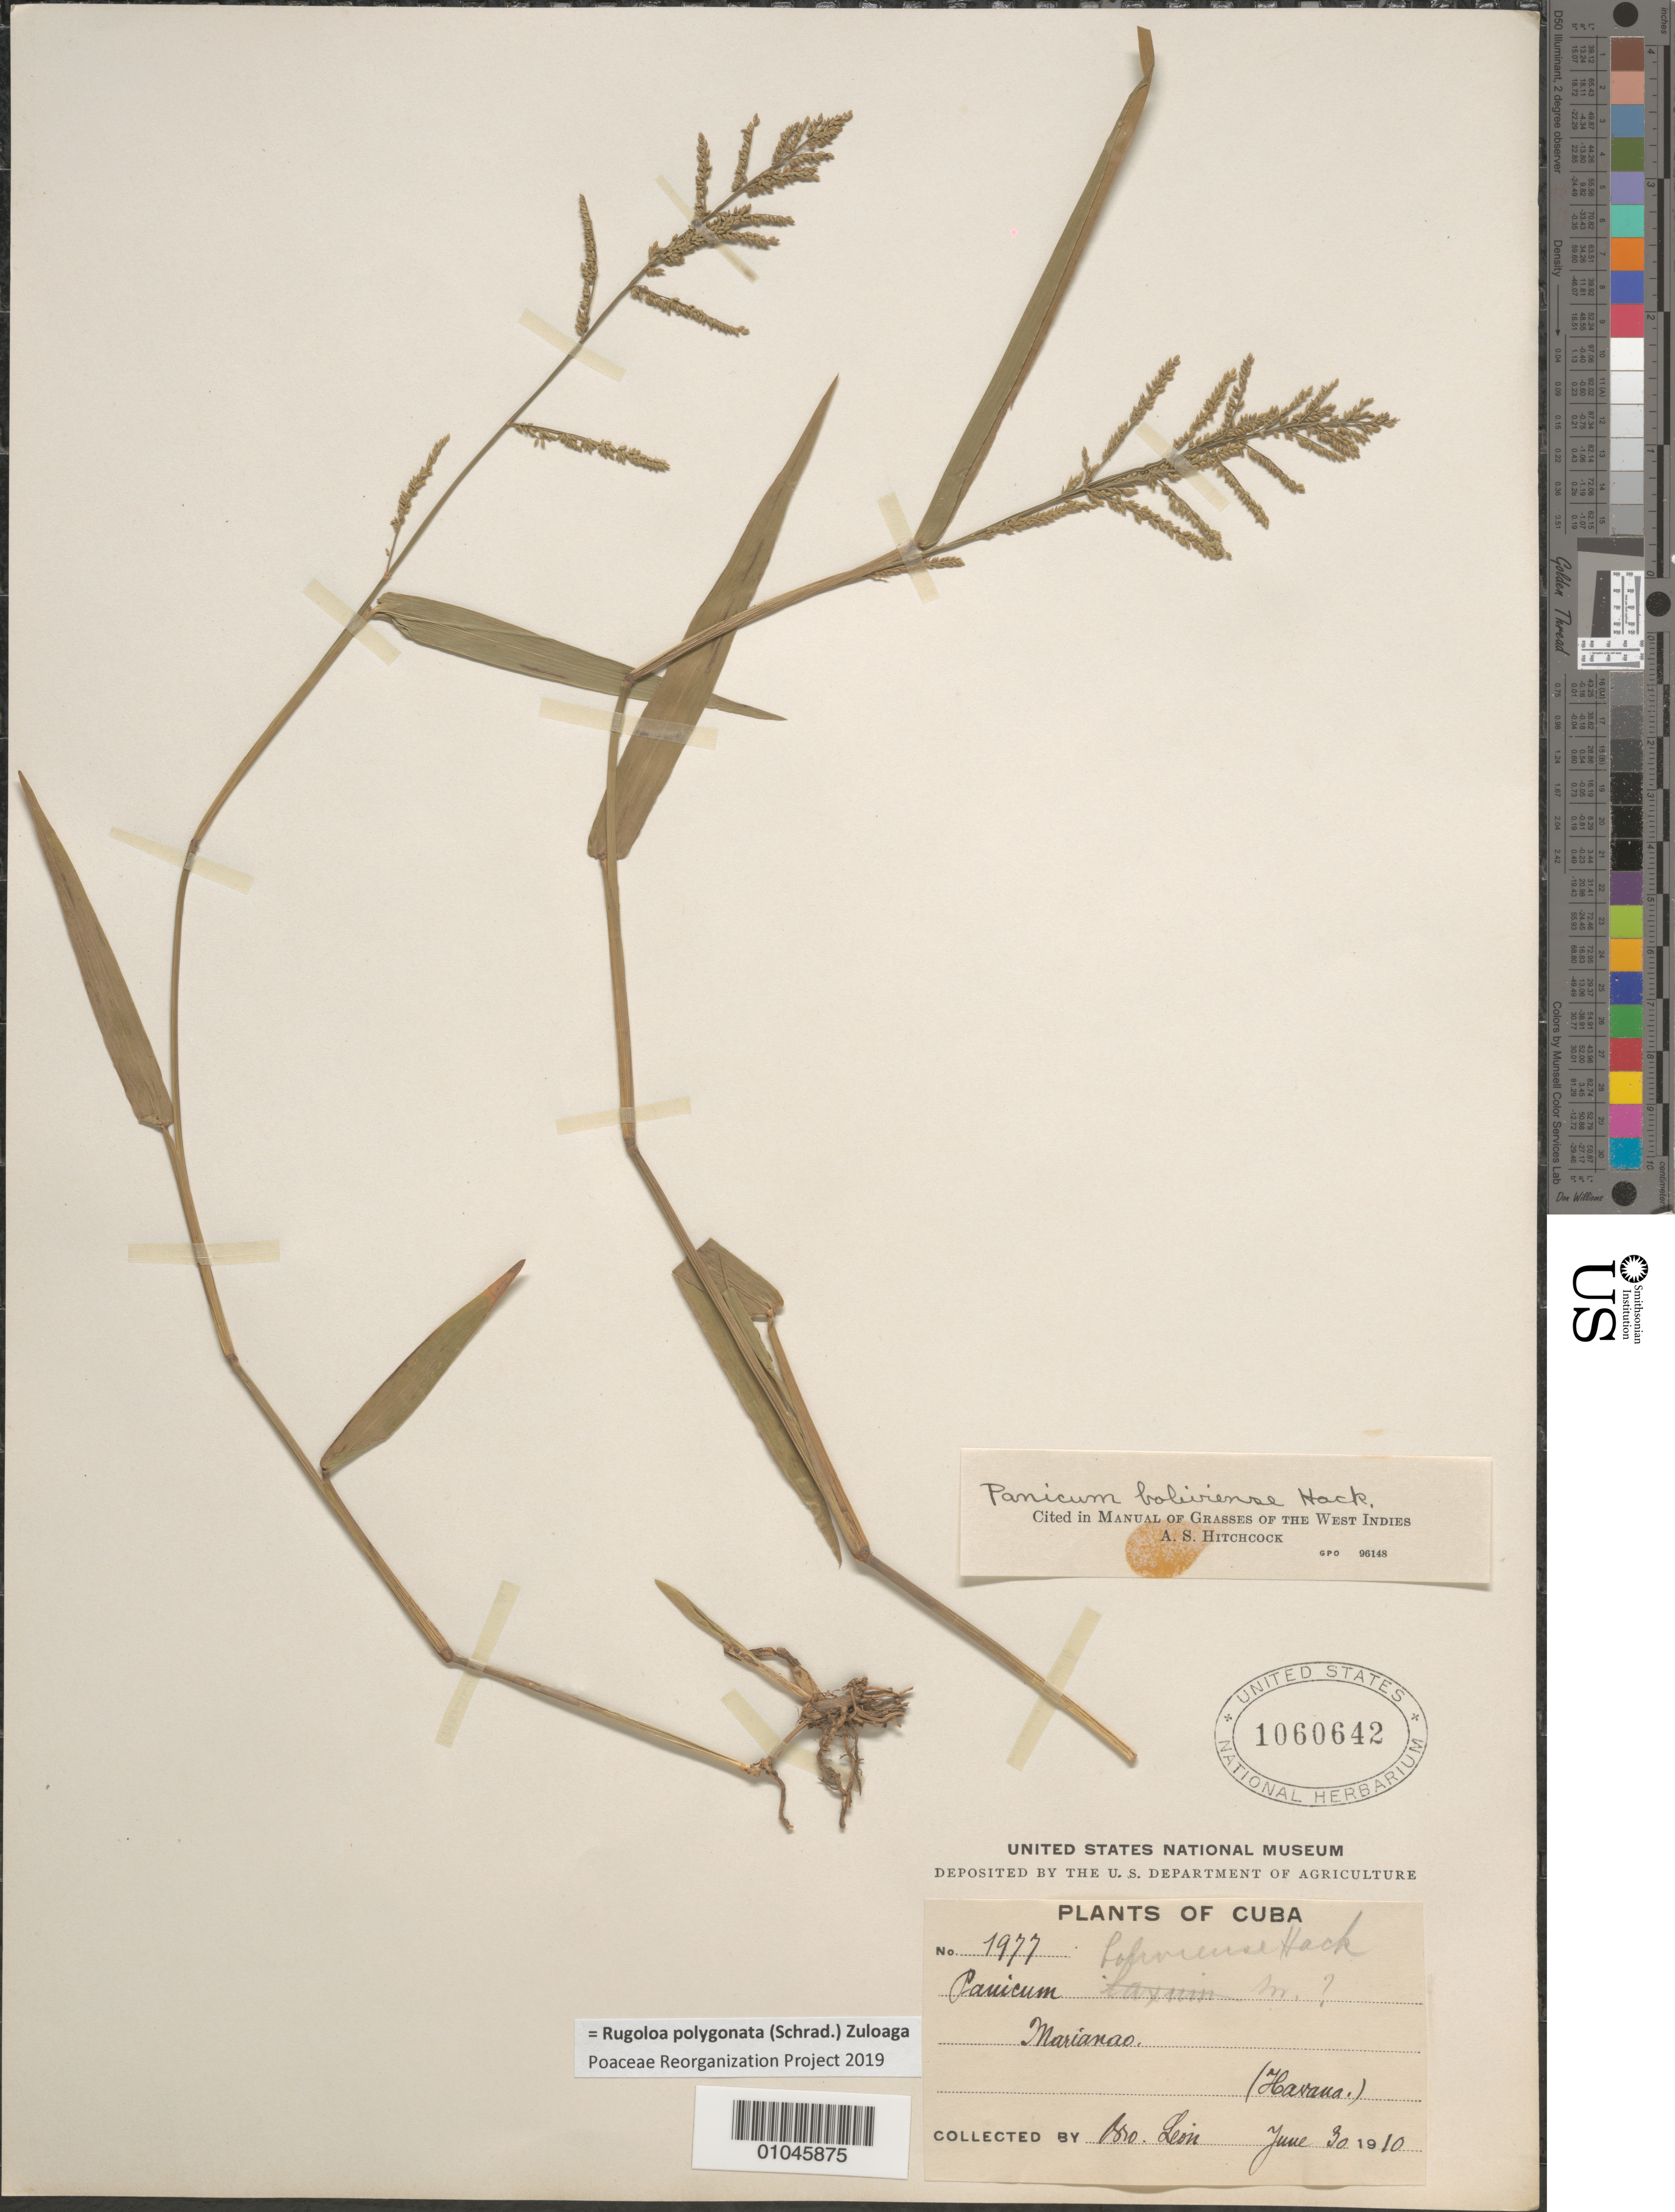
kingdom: Plantae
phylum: Tracheophyta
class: Liliopsida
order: Poales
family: Poaceae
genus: Panicum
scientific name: Panicum boliviense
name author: Hack.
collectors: Bro. León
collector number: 1977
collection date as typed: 30 Jun 1910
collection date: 1910-06-30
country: Cuba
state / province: La Habana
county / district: Municipio Playa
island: Cuba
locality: Marianao Havanna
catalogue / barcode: US 1060642